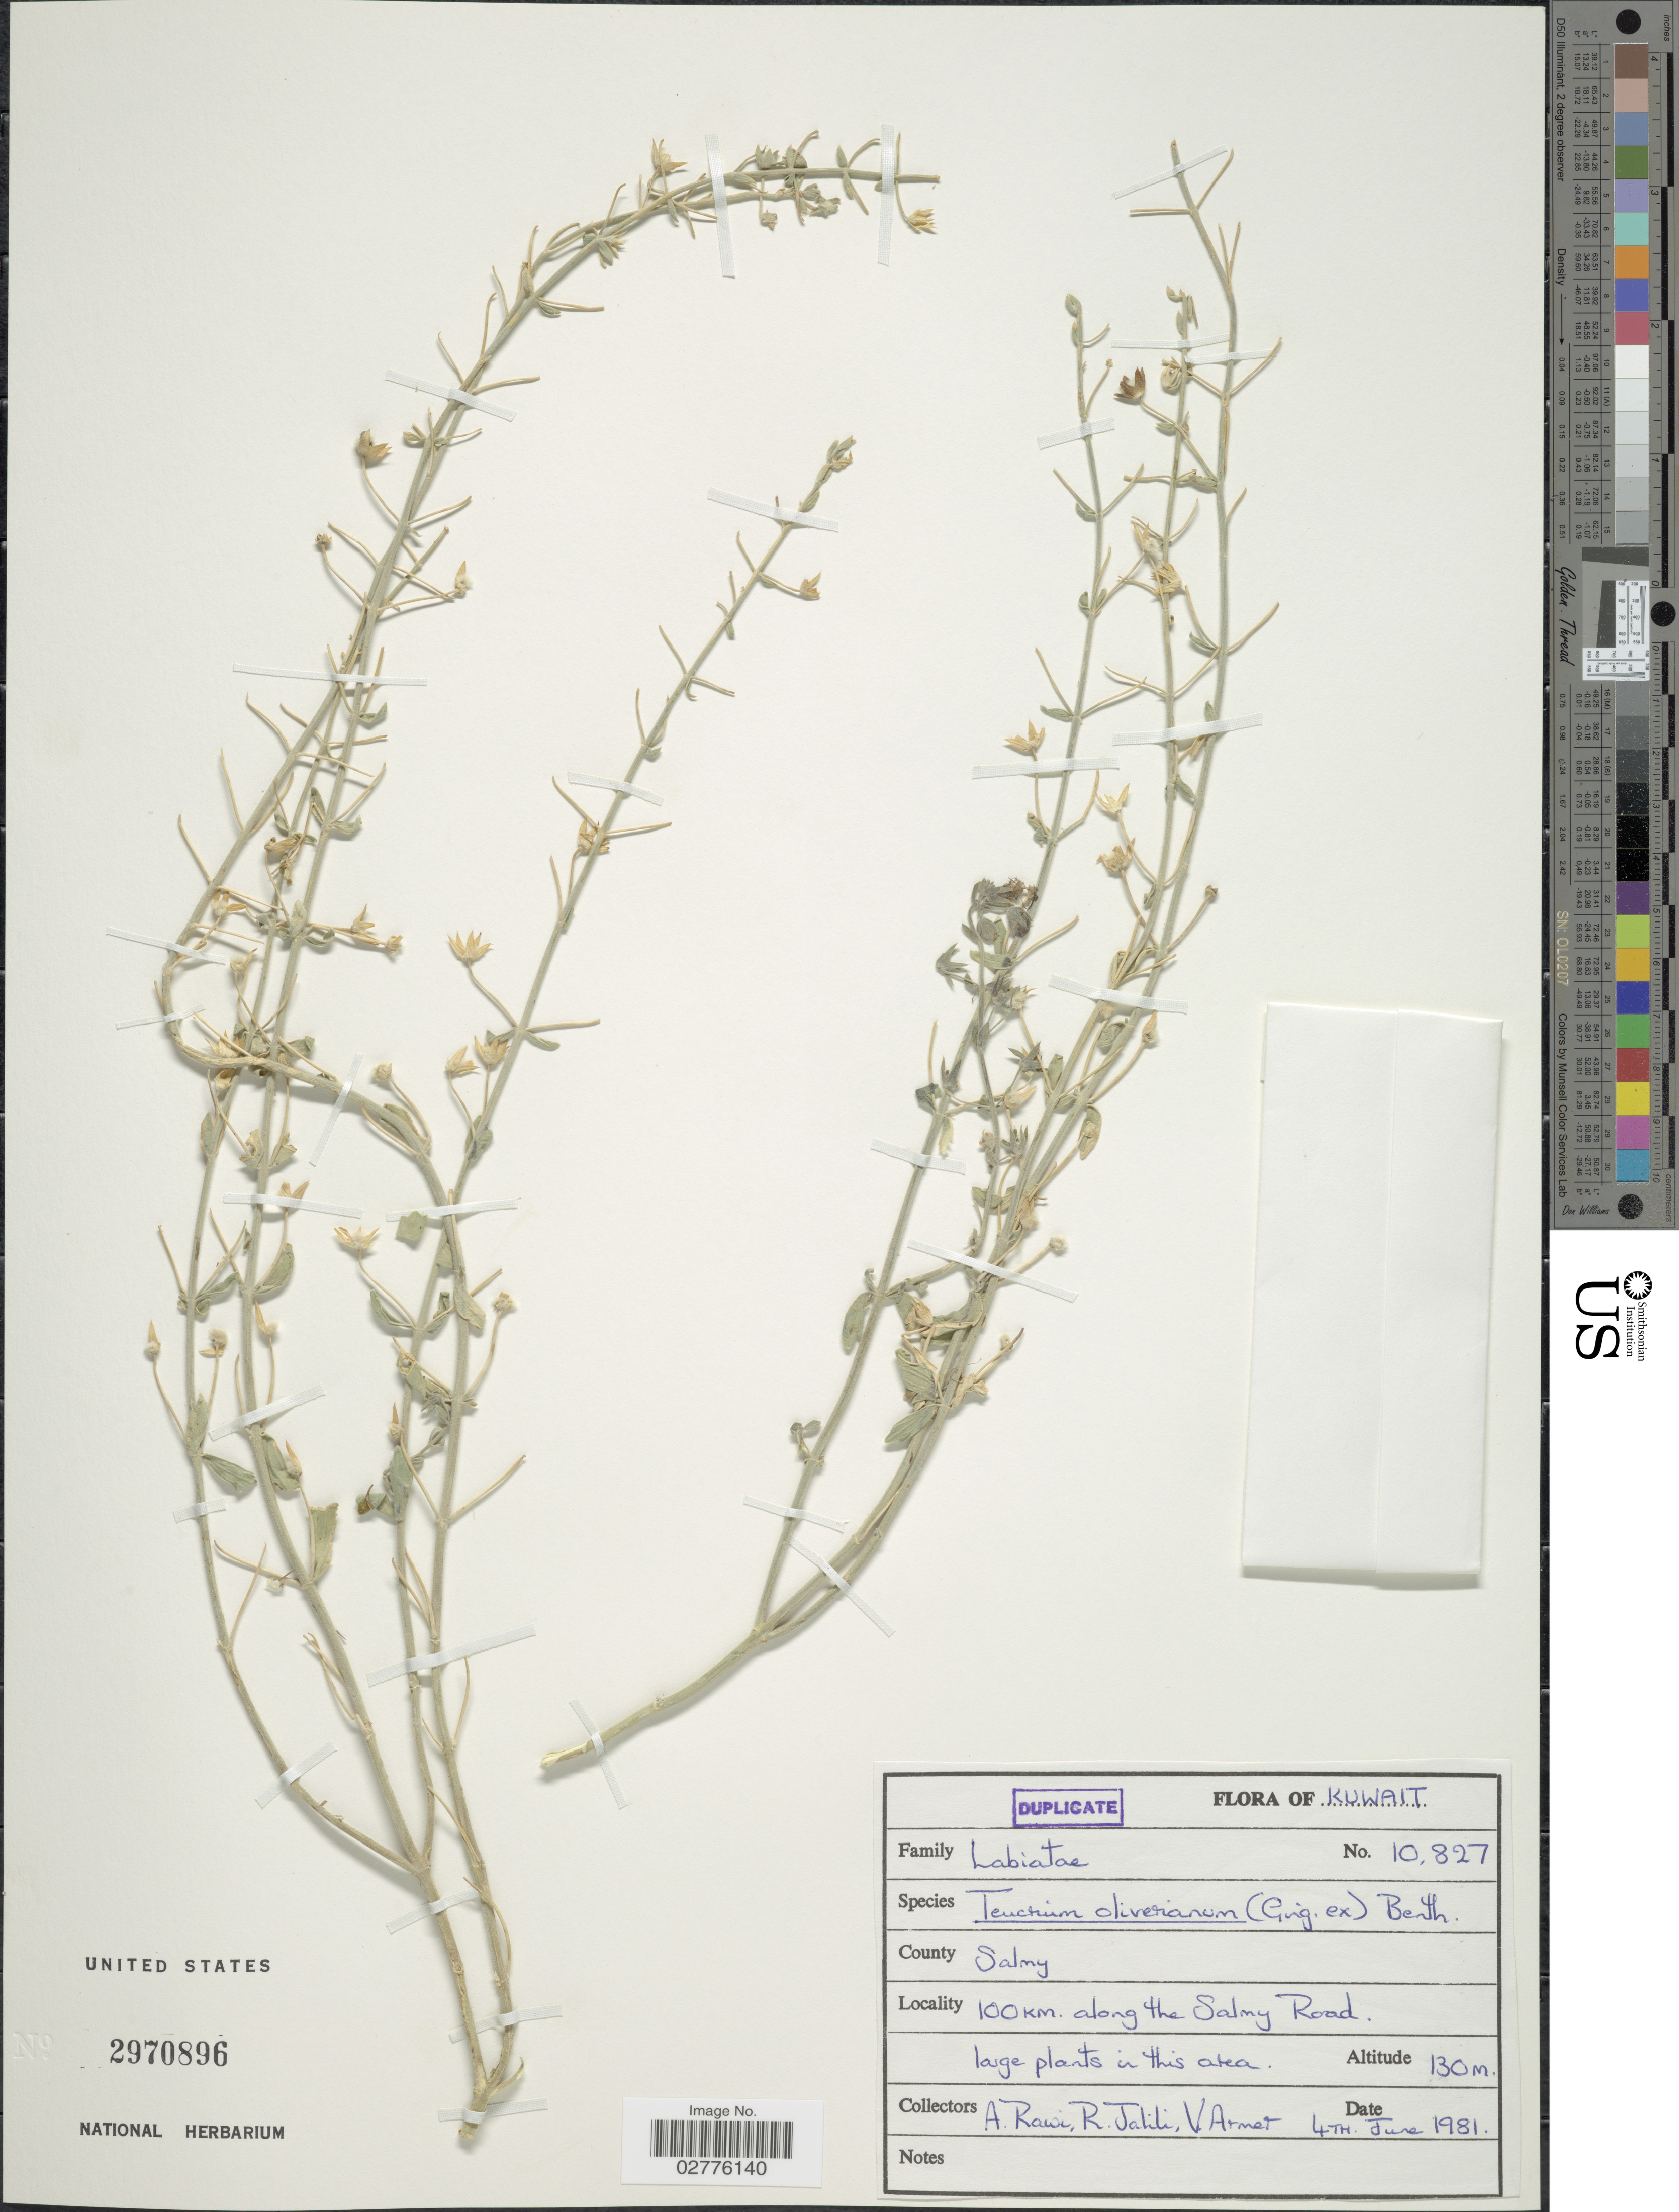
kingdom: Plantae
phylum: Tracheophyta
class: Magnoliopsida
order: Lamiales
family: Lamiaceae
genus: Teucrium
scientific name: Teucrium oliverianum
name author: Ging. ex Benth.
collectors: A. Rawi, R. Jalili & V. Armet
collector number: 10827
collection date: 1981-06-04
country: Kuwait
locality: County Salmy, 100 km. along the Salmy Road.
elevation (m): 130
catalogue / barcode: US 2970896